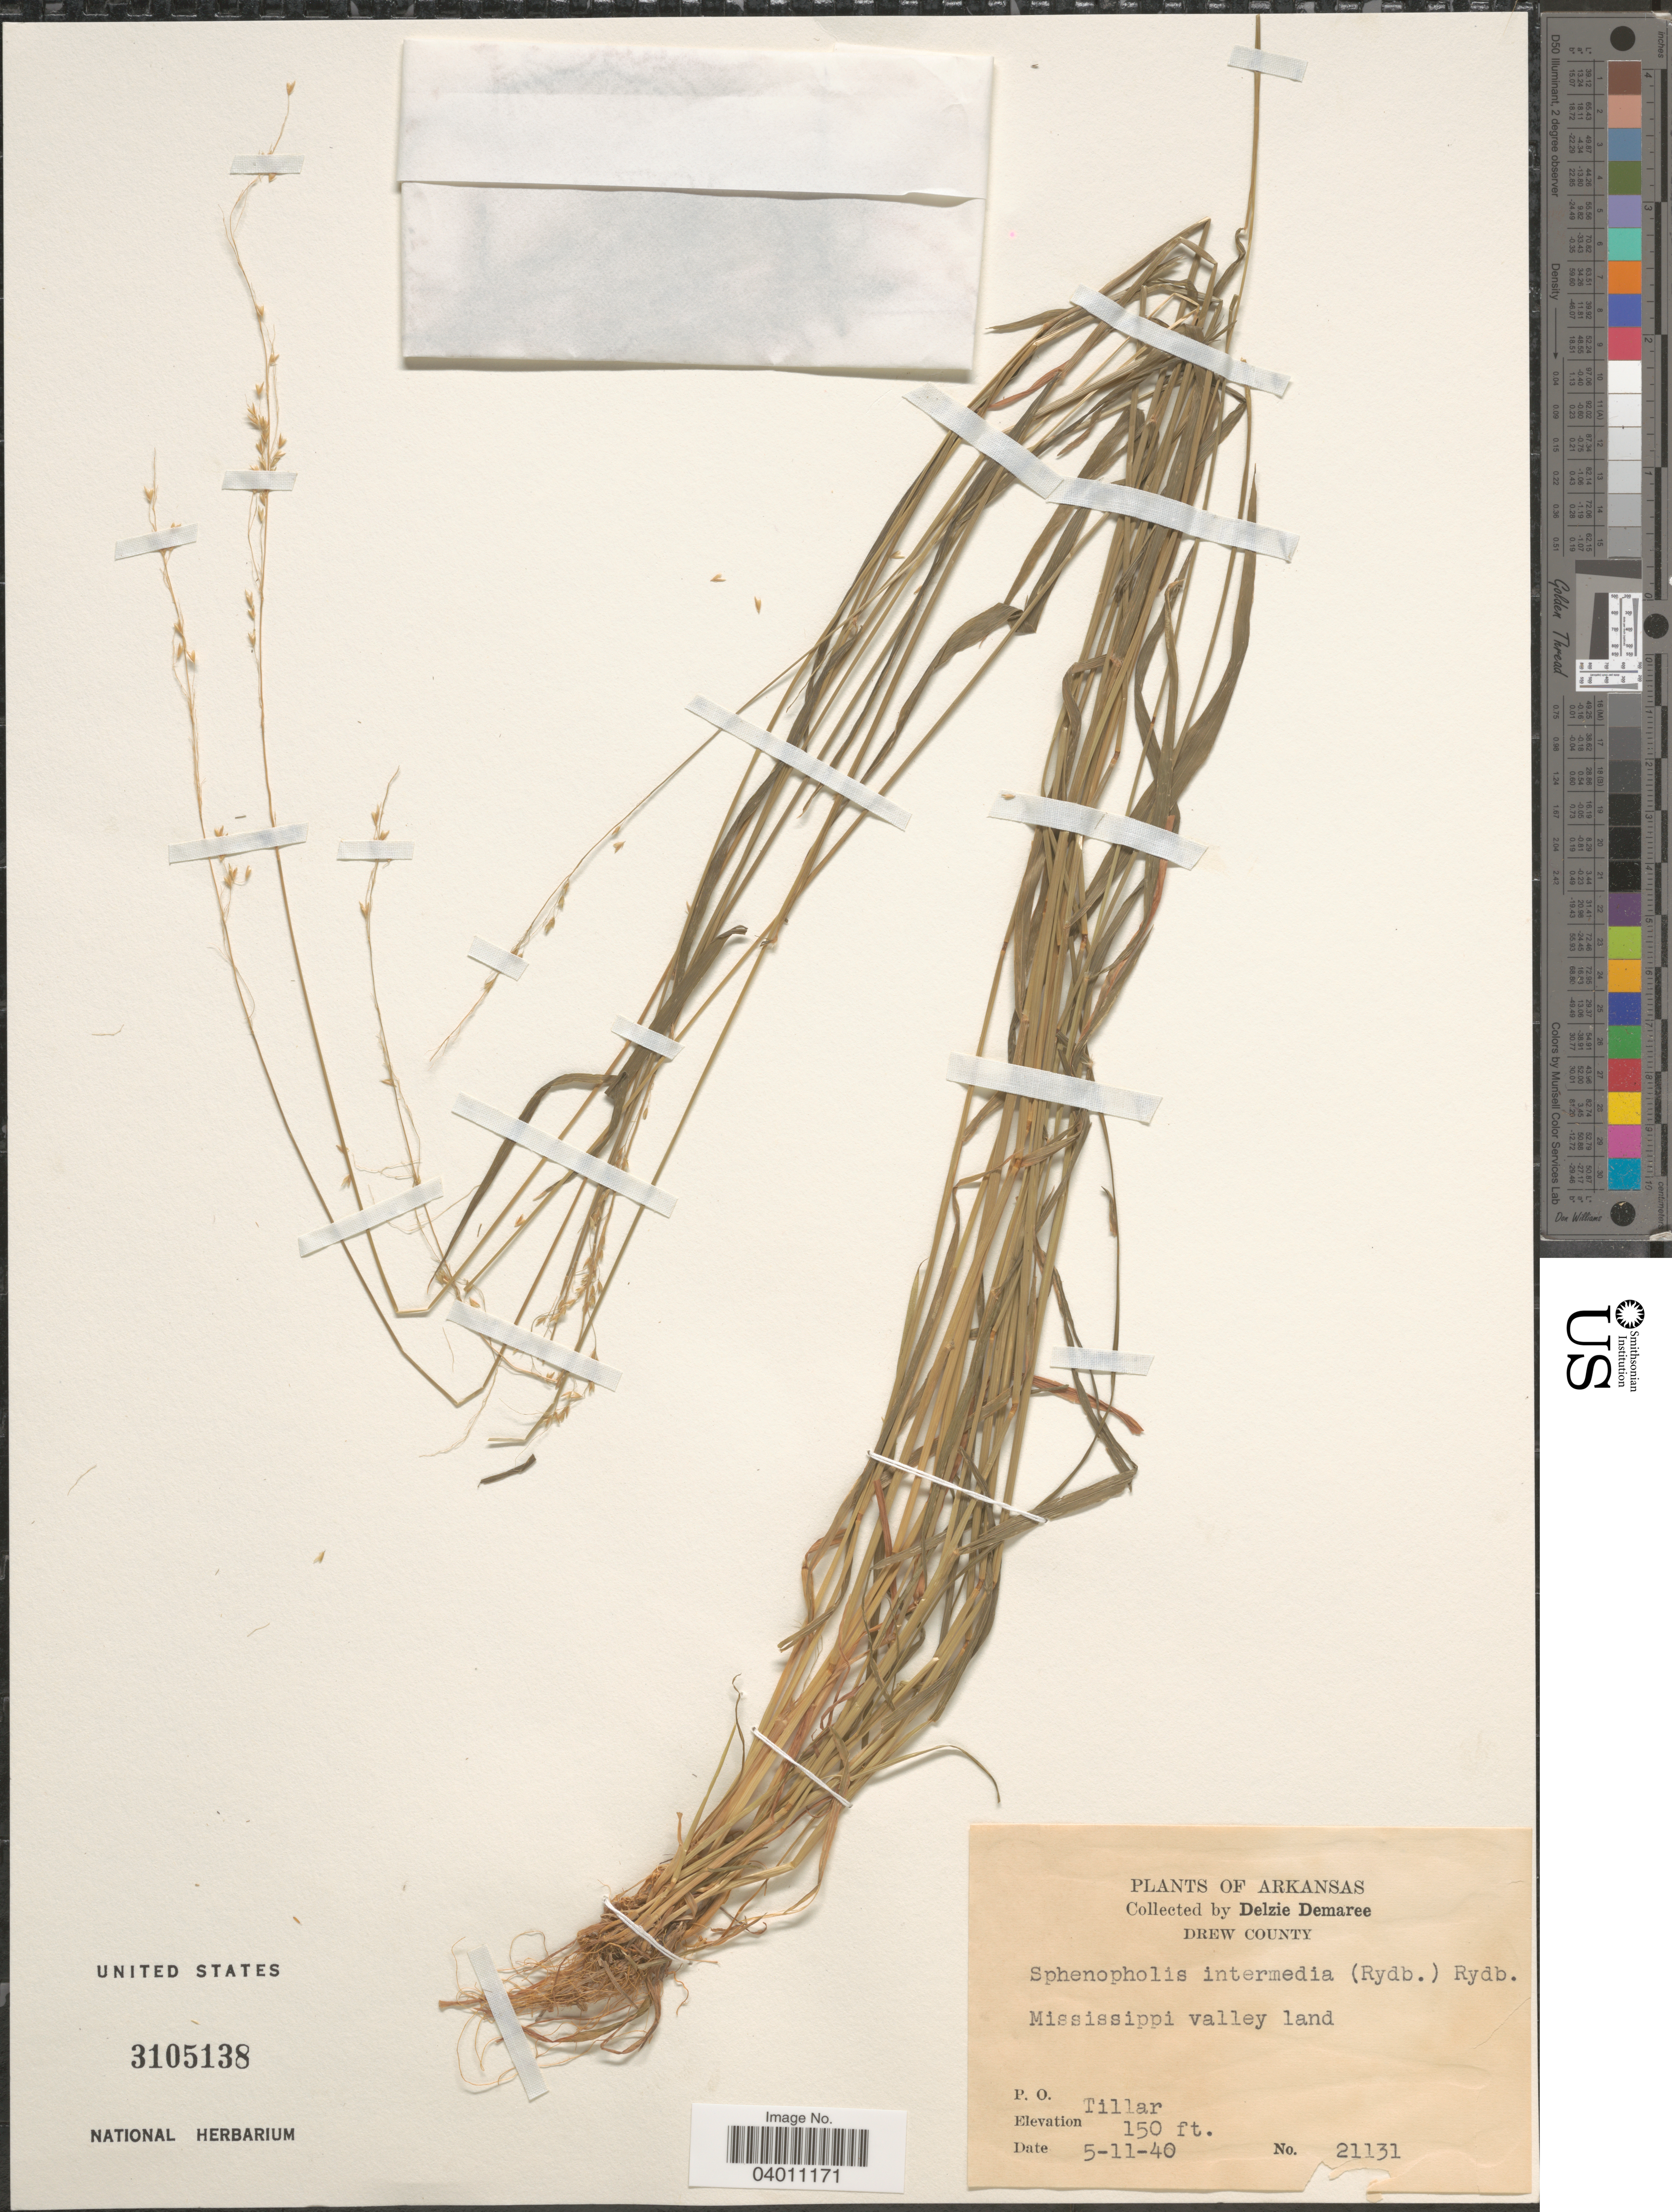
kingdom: Plantae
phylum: Tracheophyta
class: Liliopsida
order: Poales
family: Poaceae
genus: Sphenopholis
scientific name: Sphenopholis intermedia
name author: (Rydb.) Rydb.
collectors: D. Demaree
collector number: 21131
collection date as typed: Transcribed d/m/y: 11/5/40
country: United States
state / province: Arkansas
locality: Drew County. Mississippi valley land. P. O. Tillar.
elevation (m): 46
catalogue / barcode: US 3105138